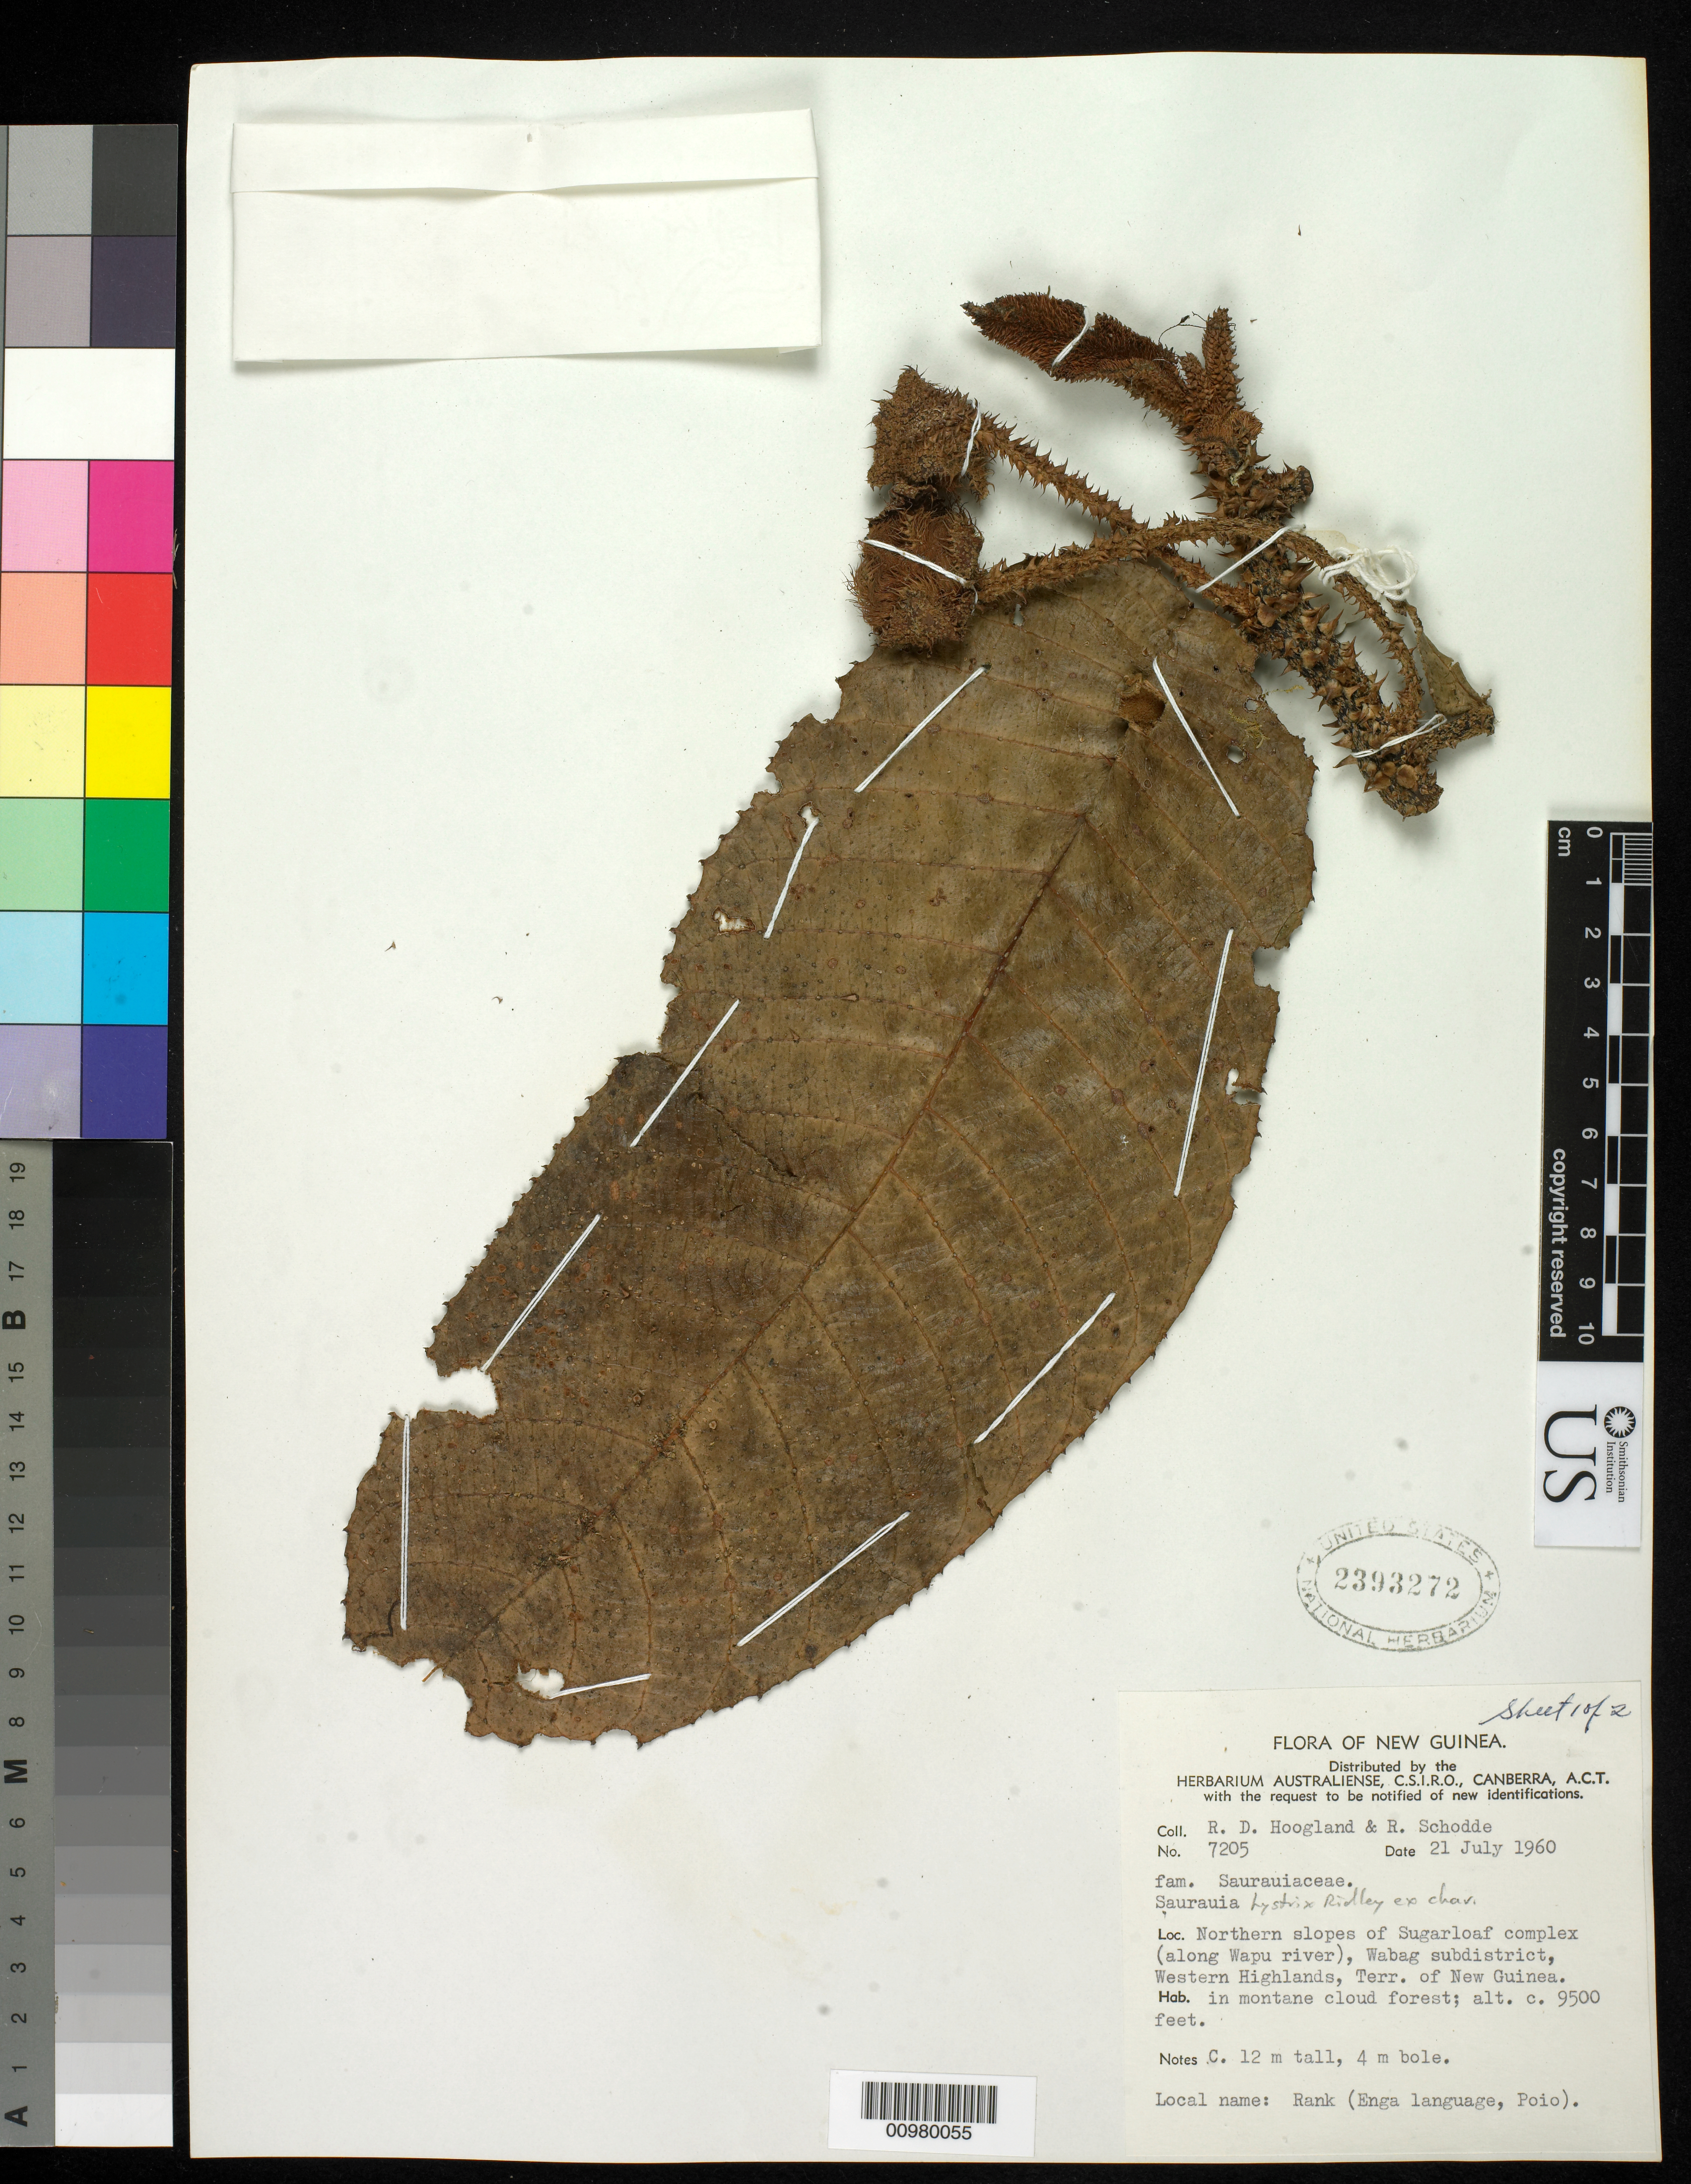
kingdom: Plantae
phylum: Tracheophyta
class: Magnoliopsida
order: Ericales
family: Actinidiaceae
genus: Saurauia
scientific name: Saurauia lystrix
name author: Ridl.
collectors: R. D. Hoogland & R. Schodde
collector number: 7205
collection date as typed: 21 Jul 1960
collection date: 1960-07-21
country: Papua New Guinea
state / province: Enga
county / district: Wabag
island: New Guinea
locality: Northern slopes of Sugarloaf complex (along Wapu river)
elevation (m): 2896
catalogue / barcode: US 2393272